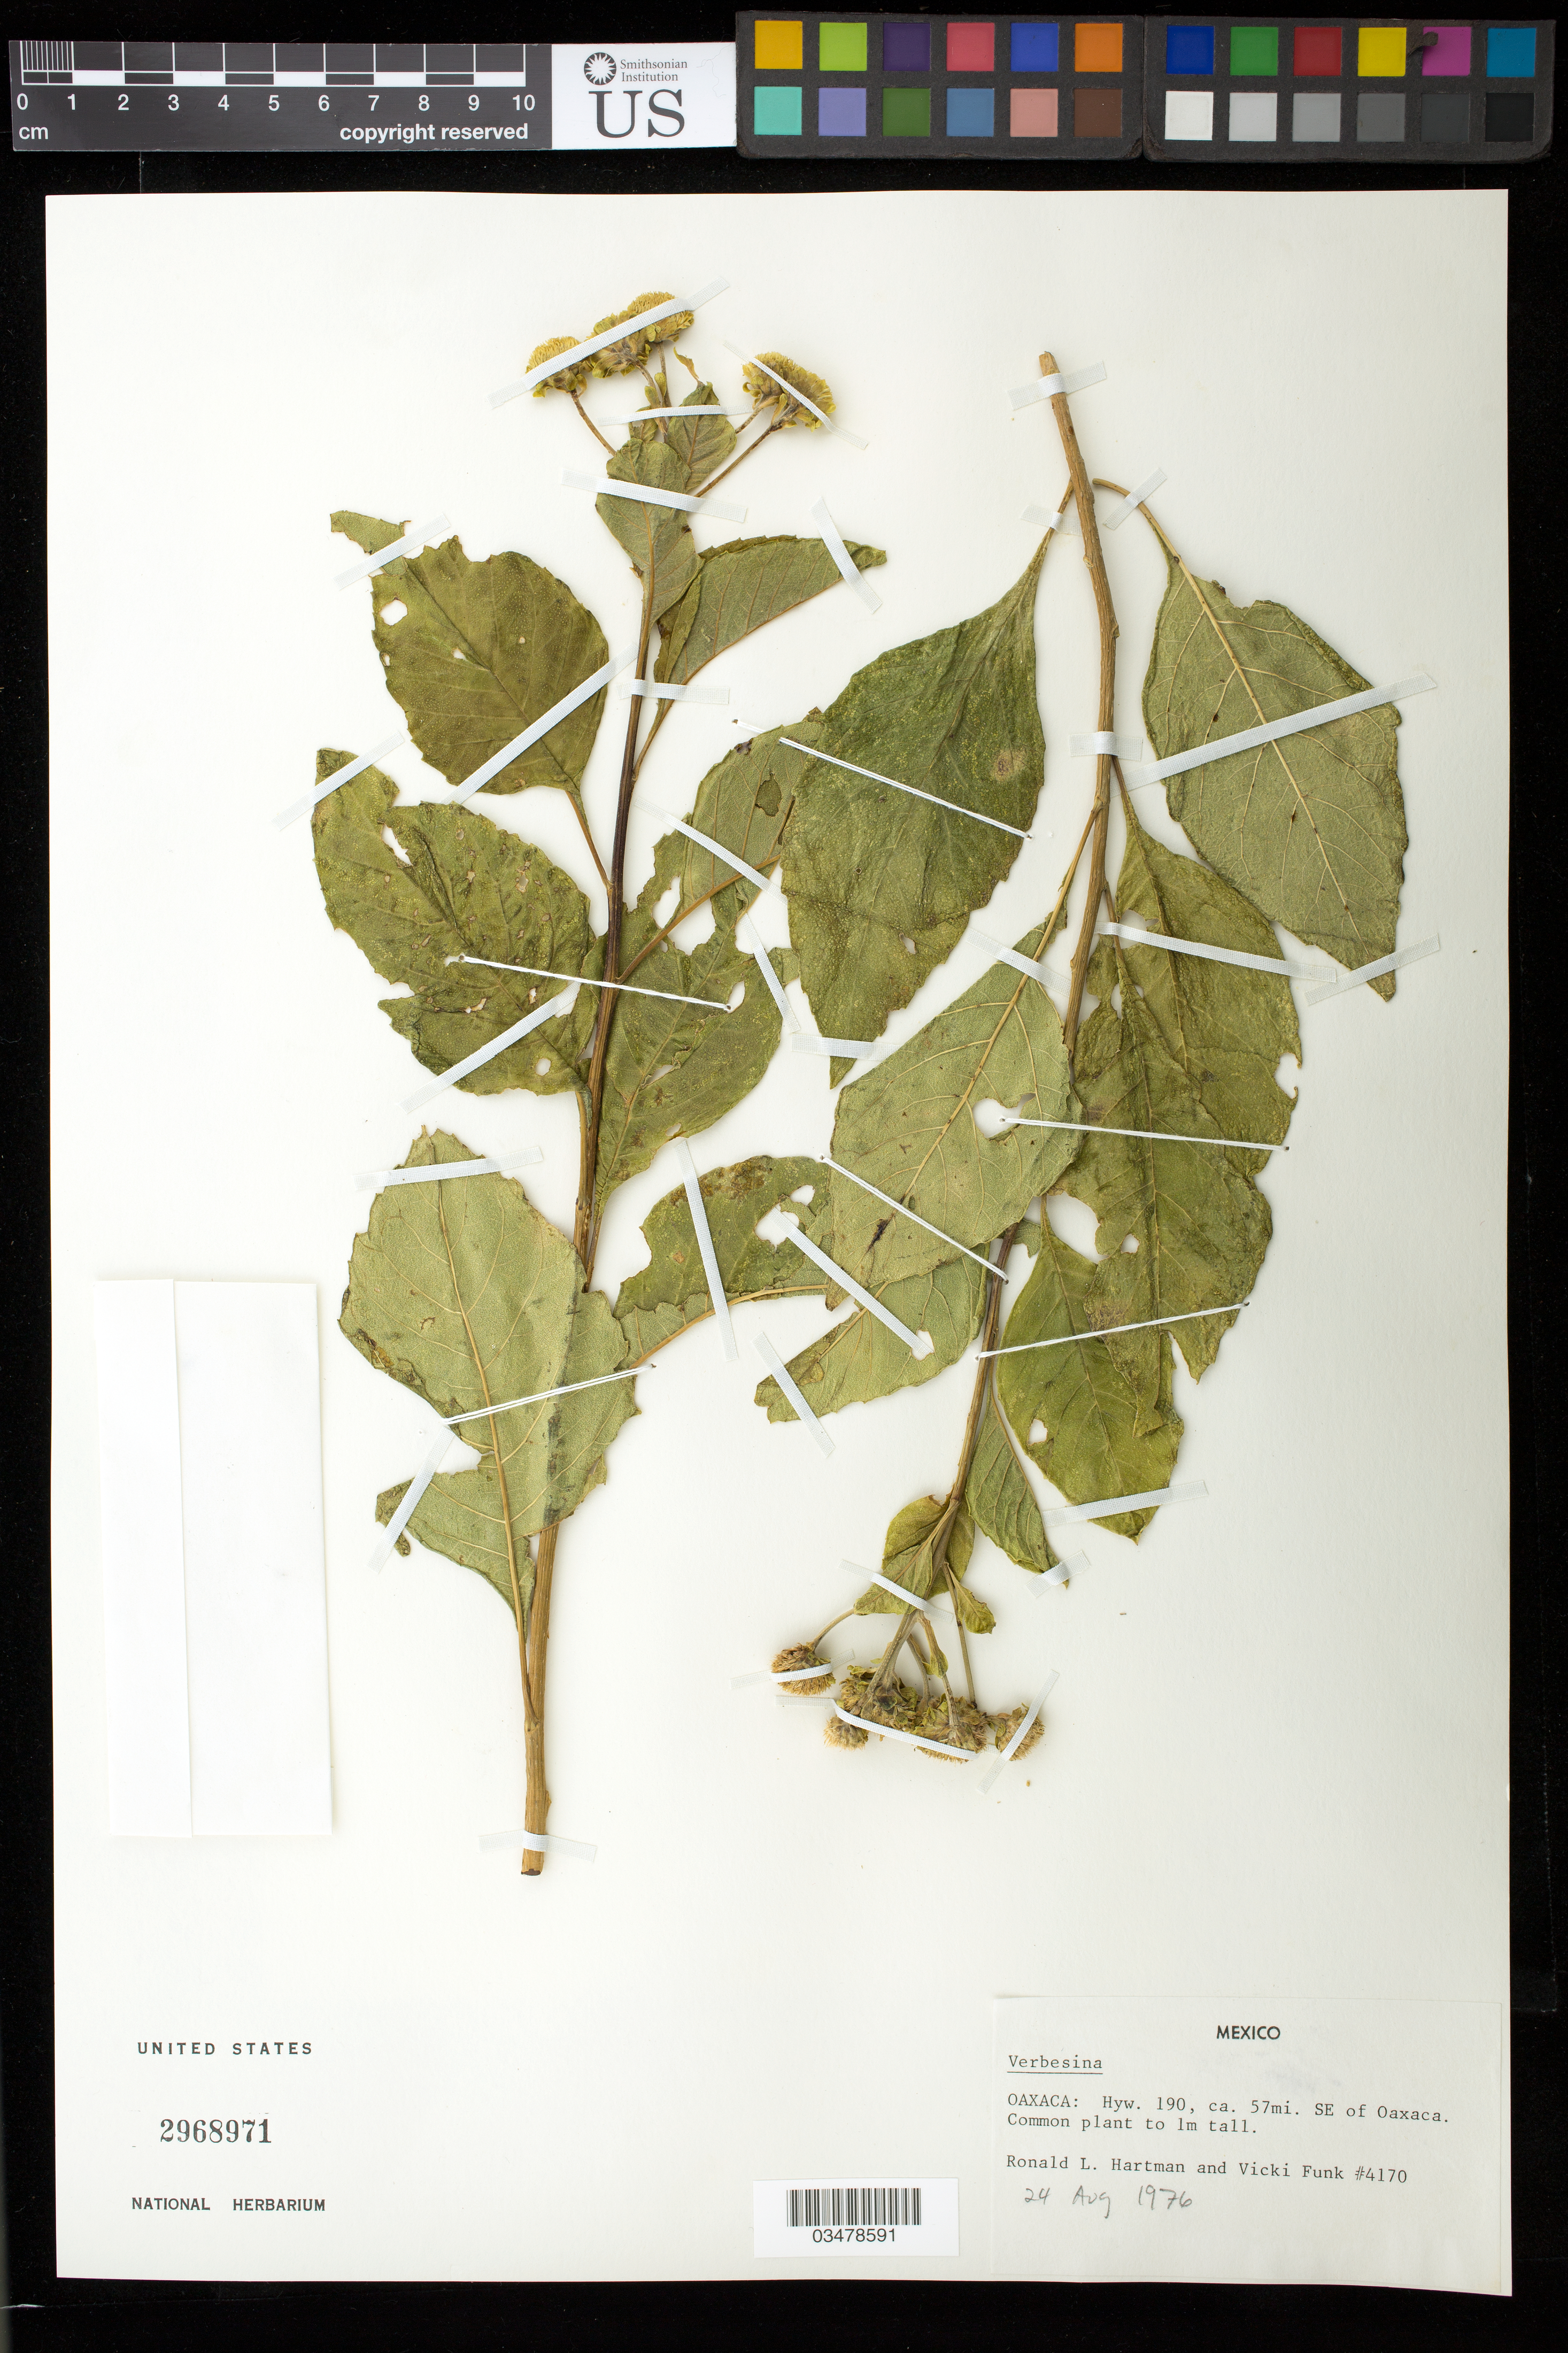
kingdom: Plantae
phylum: Tracheophyta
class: Magnoliopsida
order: Asterales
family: Asteraceae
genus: Verbesina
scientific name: Verbesina sp.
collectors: R. L. Hartman & V. Funk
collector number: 4170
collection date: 1976-08-24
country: Mexico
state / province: Oaxaca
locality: Hwy. 190, ca. 57 mi SE of Oaxaca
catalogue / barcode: US 2968971